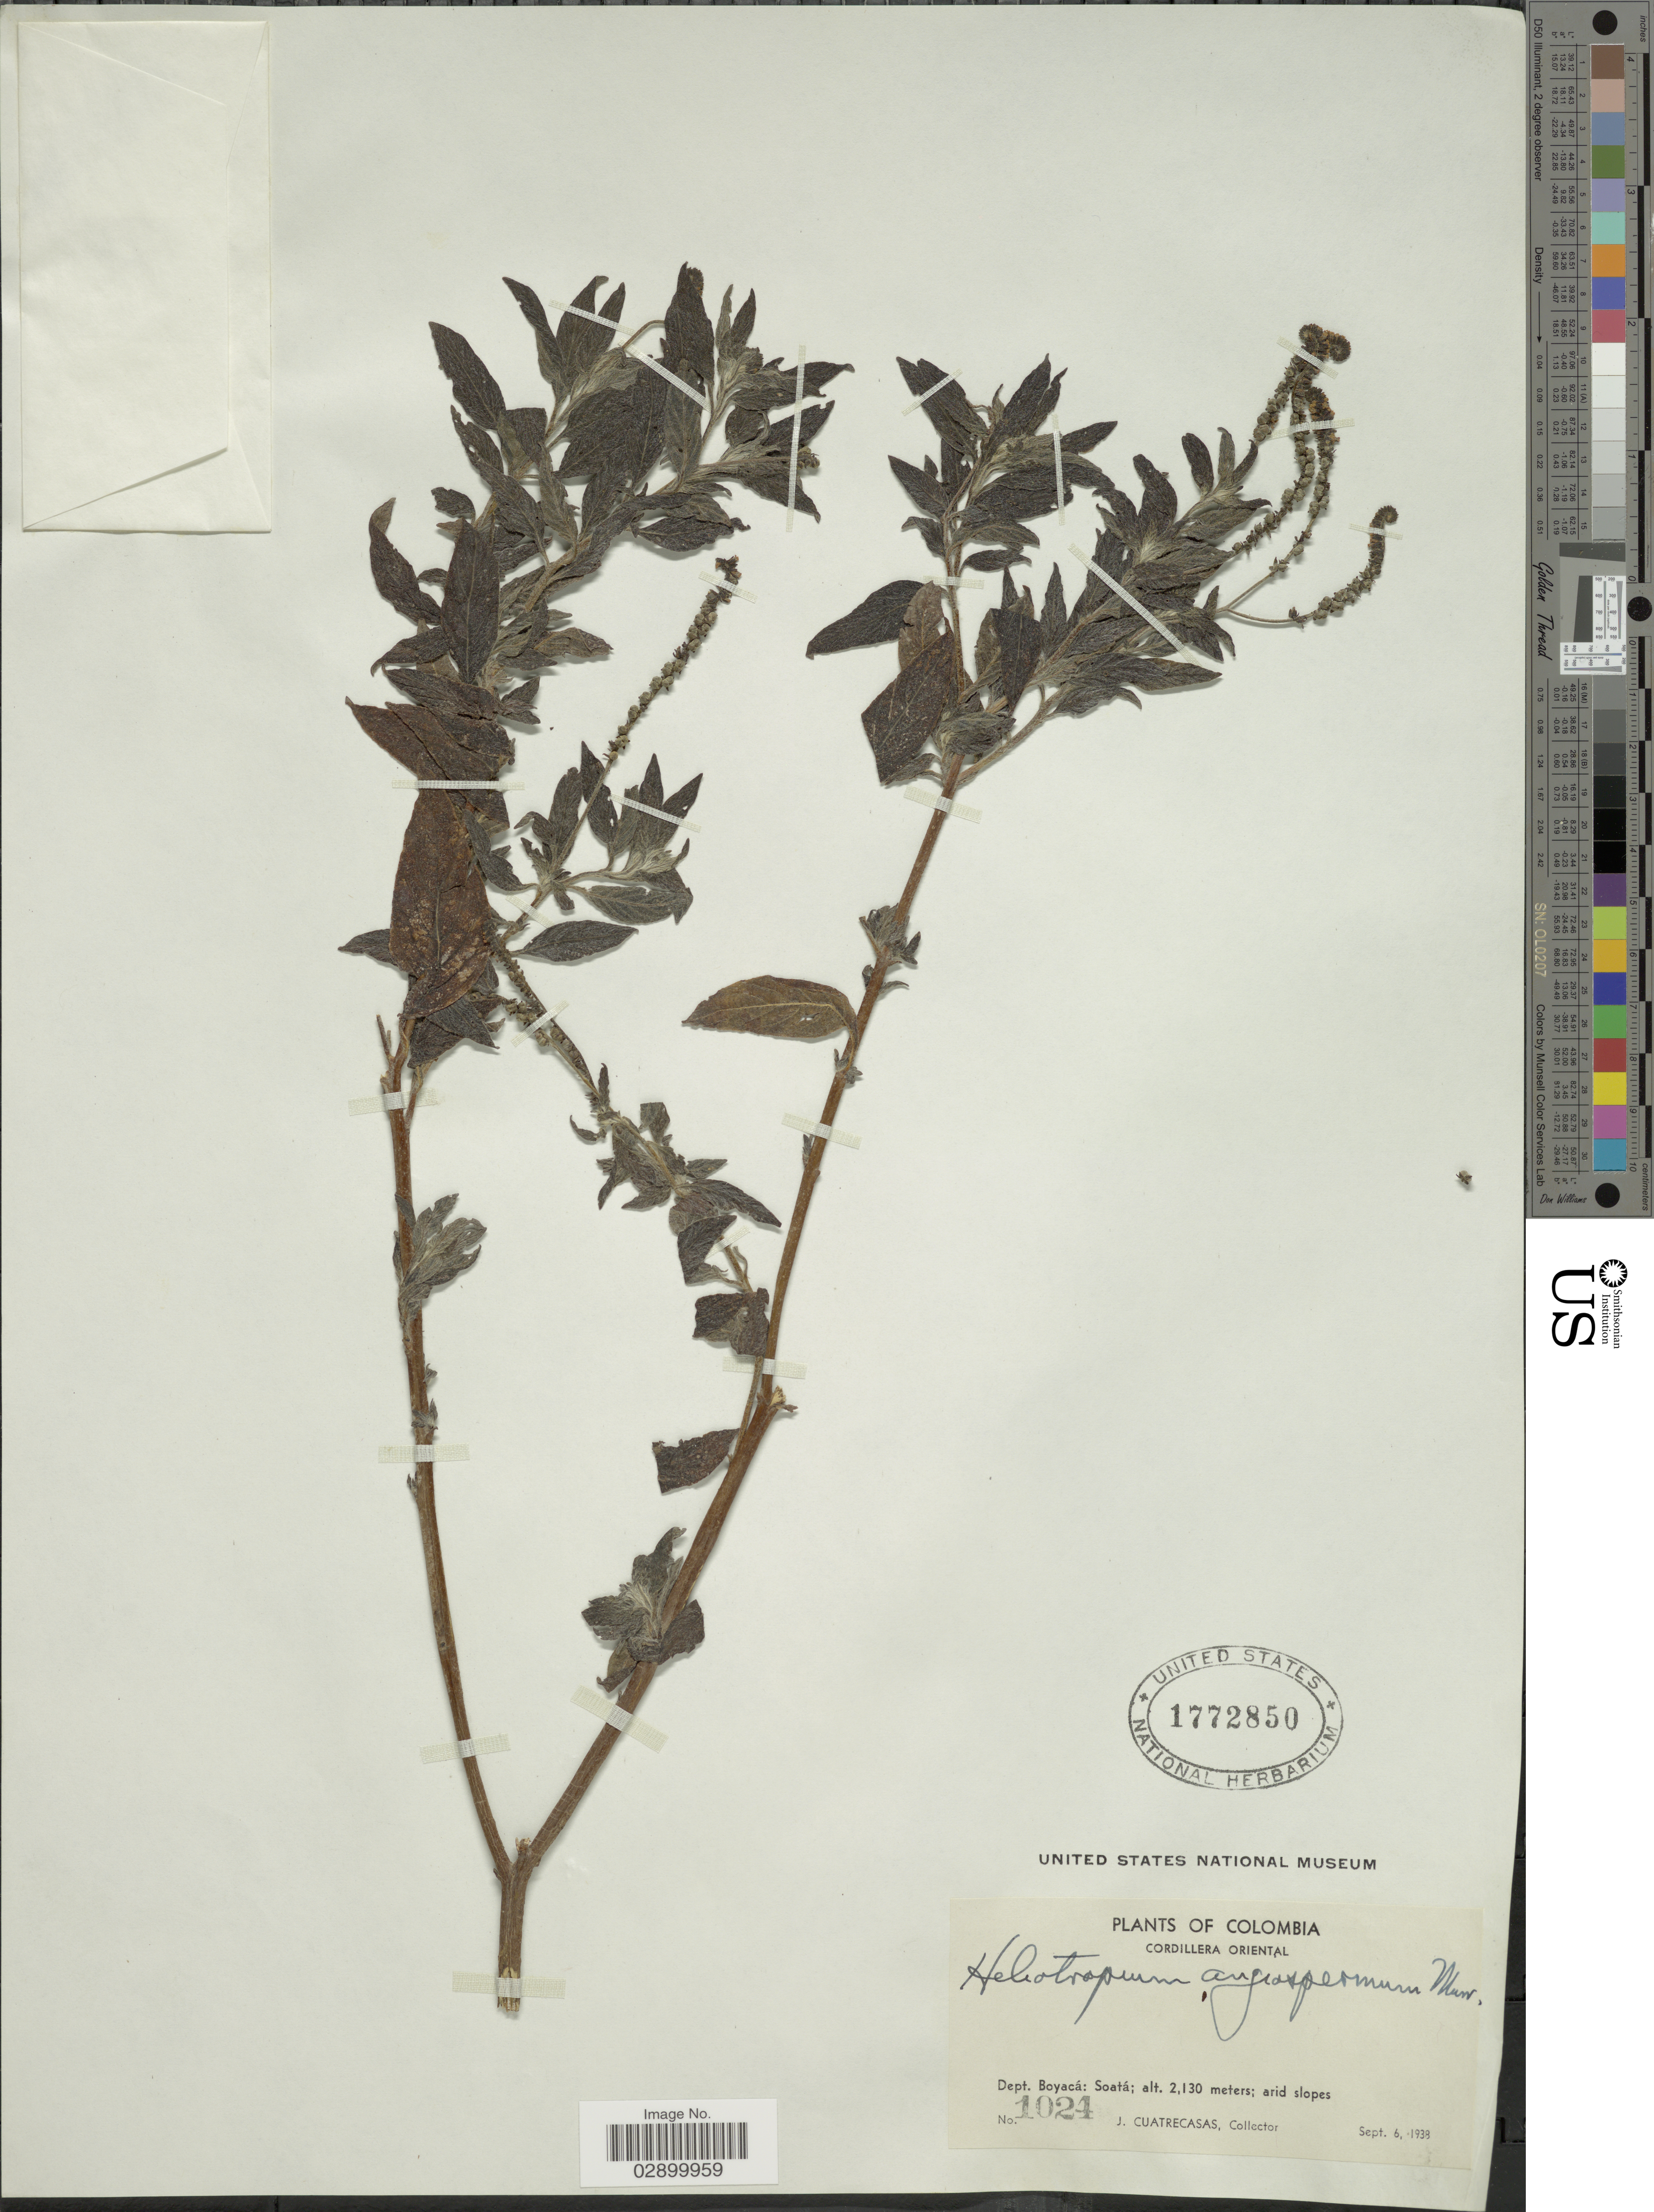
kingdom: Plantae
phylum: Tracheophyta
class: Magnoliopsida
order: Boraginales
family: Heliotropiaceae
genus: Heliotropium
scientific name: Heliotropium angiospermum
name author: Murray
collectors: J. Cuatrecasas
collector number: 1024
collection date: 1938-09-06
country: Colombia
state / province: Boyacá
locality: Cordillera Oriental. Dept. Boyacá: Soatá.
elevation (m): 2130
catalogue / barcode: US 1772850